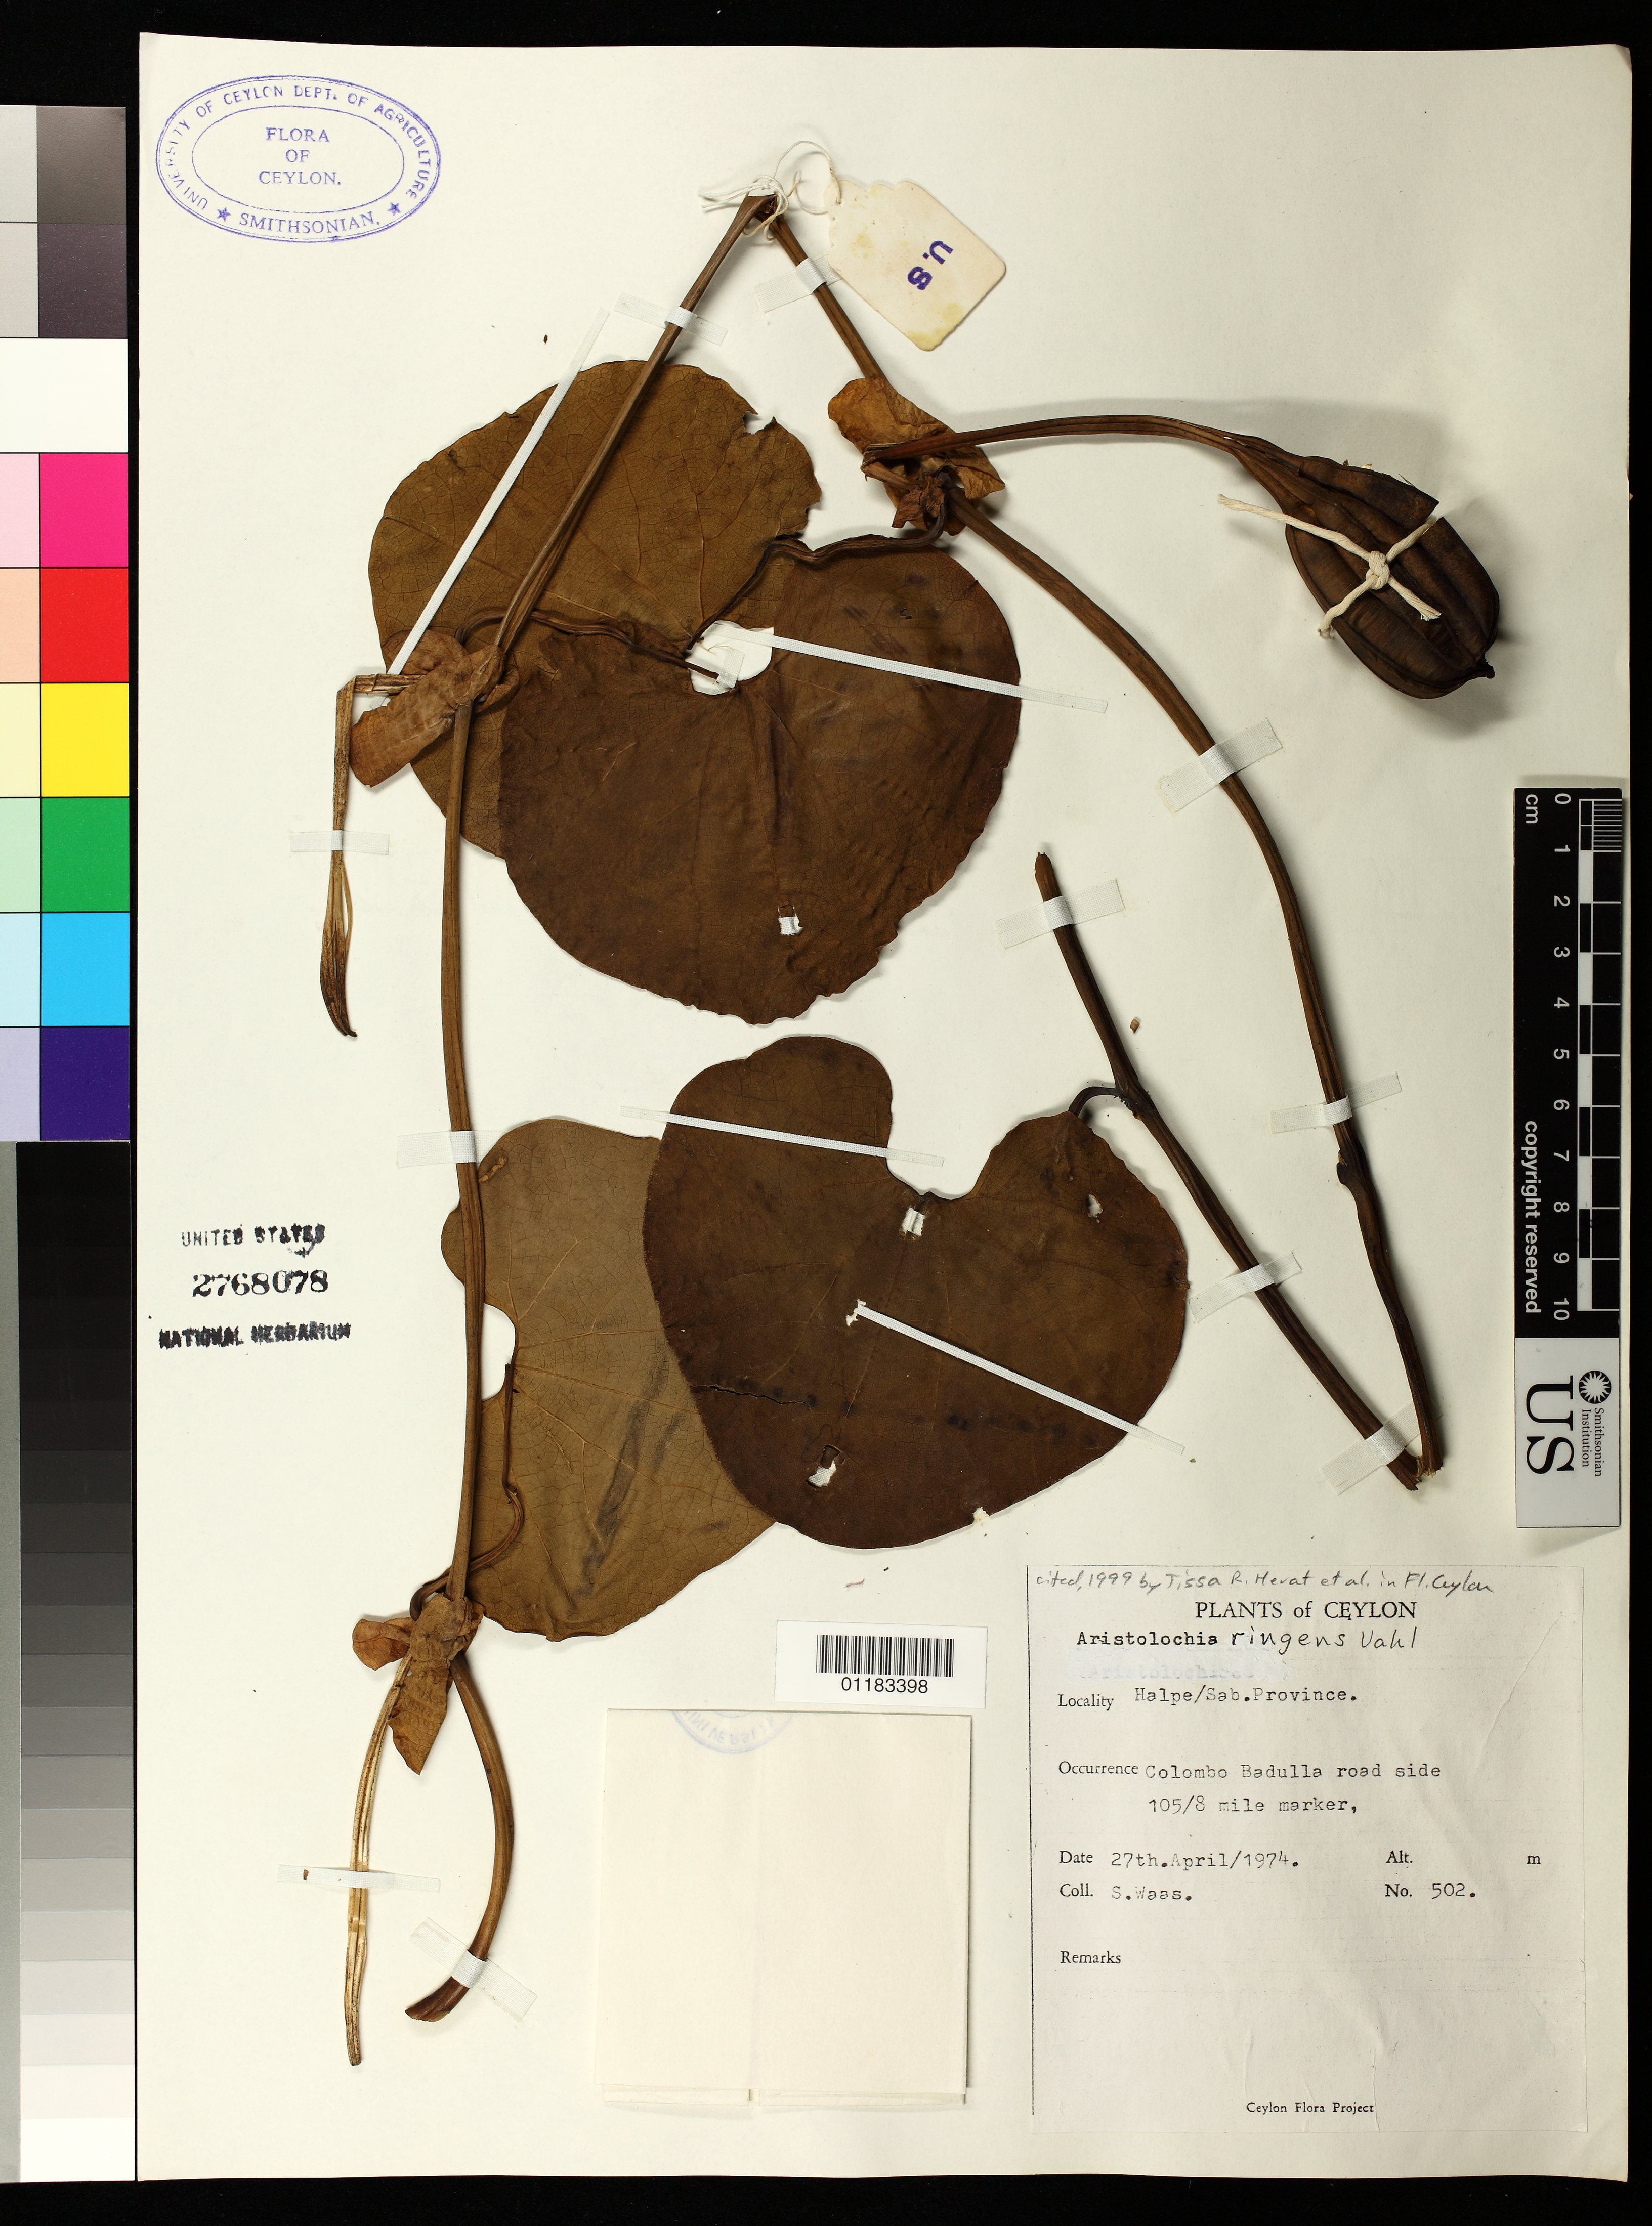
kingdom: Plantae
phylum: Tracheophyta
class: Magnoliopsida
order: Piperales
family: Aristolochiaceae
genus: Aristolochia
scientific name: Aristolochia ringens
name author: Vahl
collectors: S. Waas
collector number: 502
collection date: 1974-04-27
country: Sri Lanka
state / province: Sabaragamuwa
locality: Halpe, Sabaragamuwa Province Colombo Badulla road side 105/8 mile marker.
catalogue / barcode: US 2768078